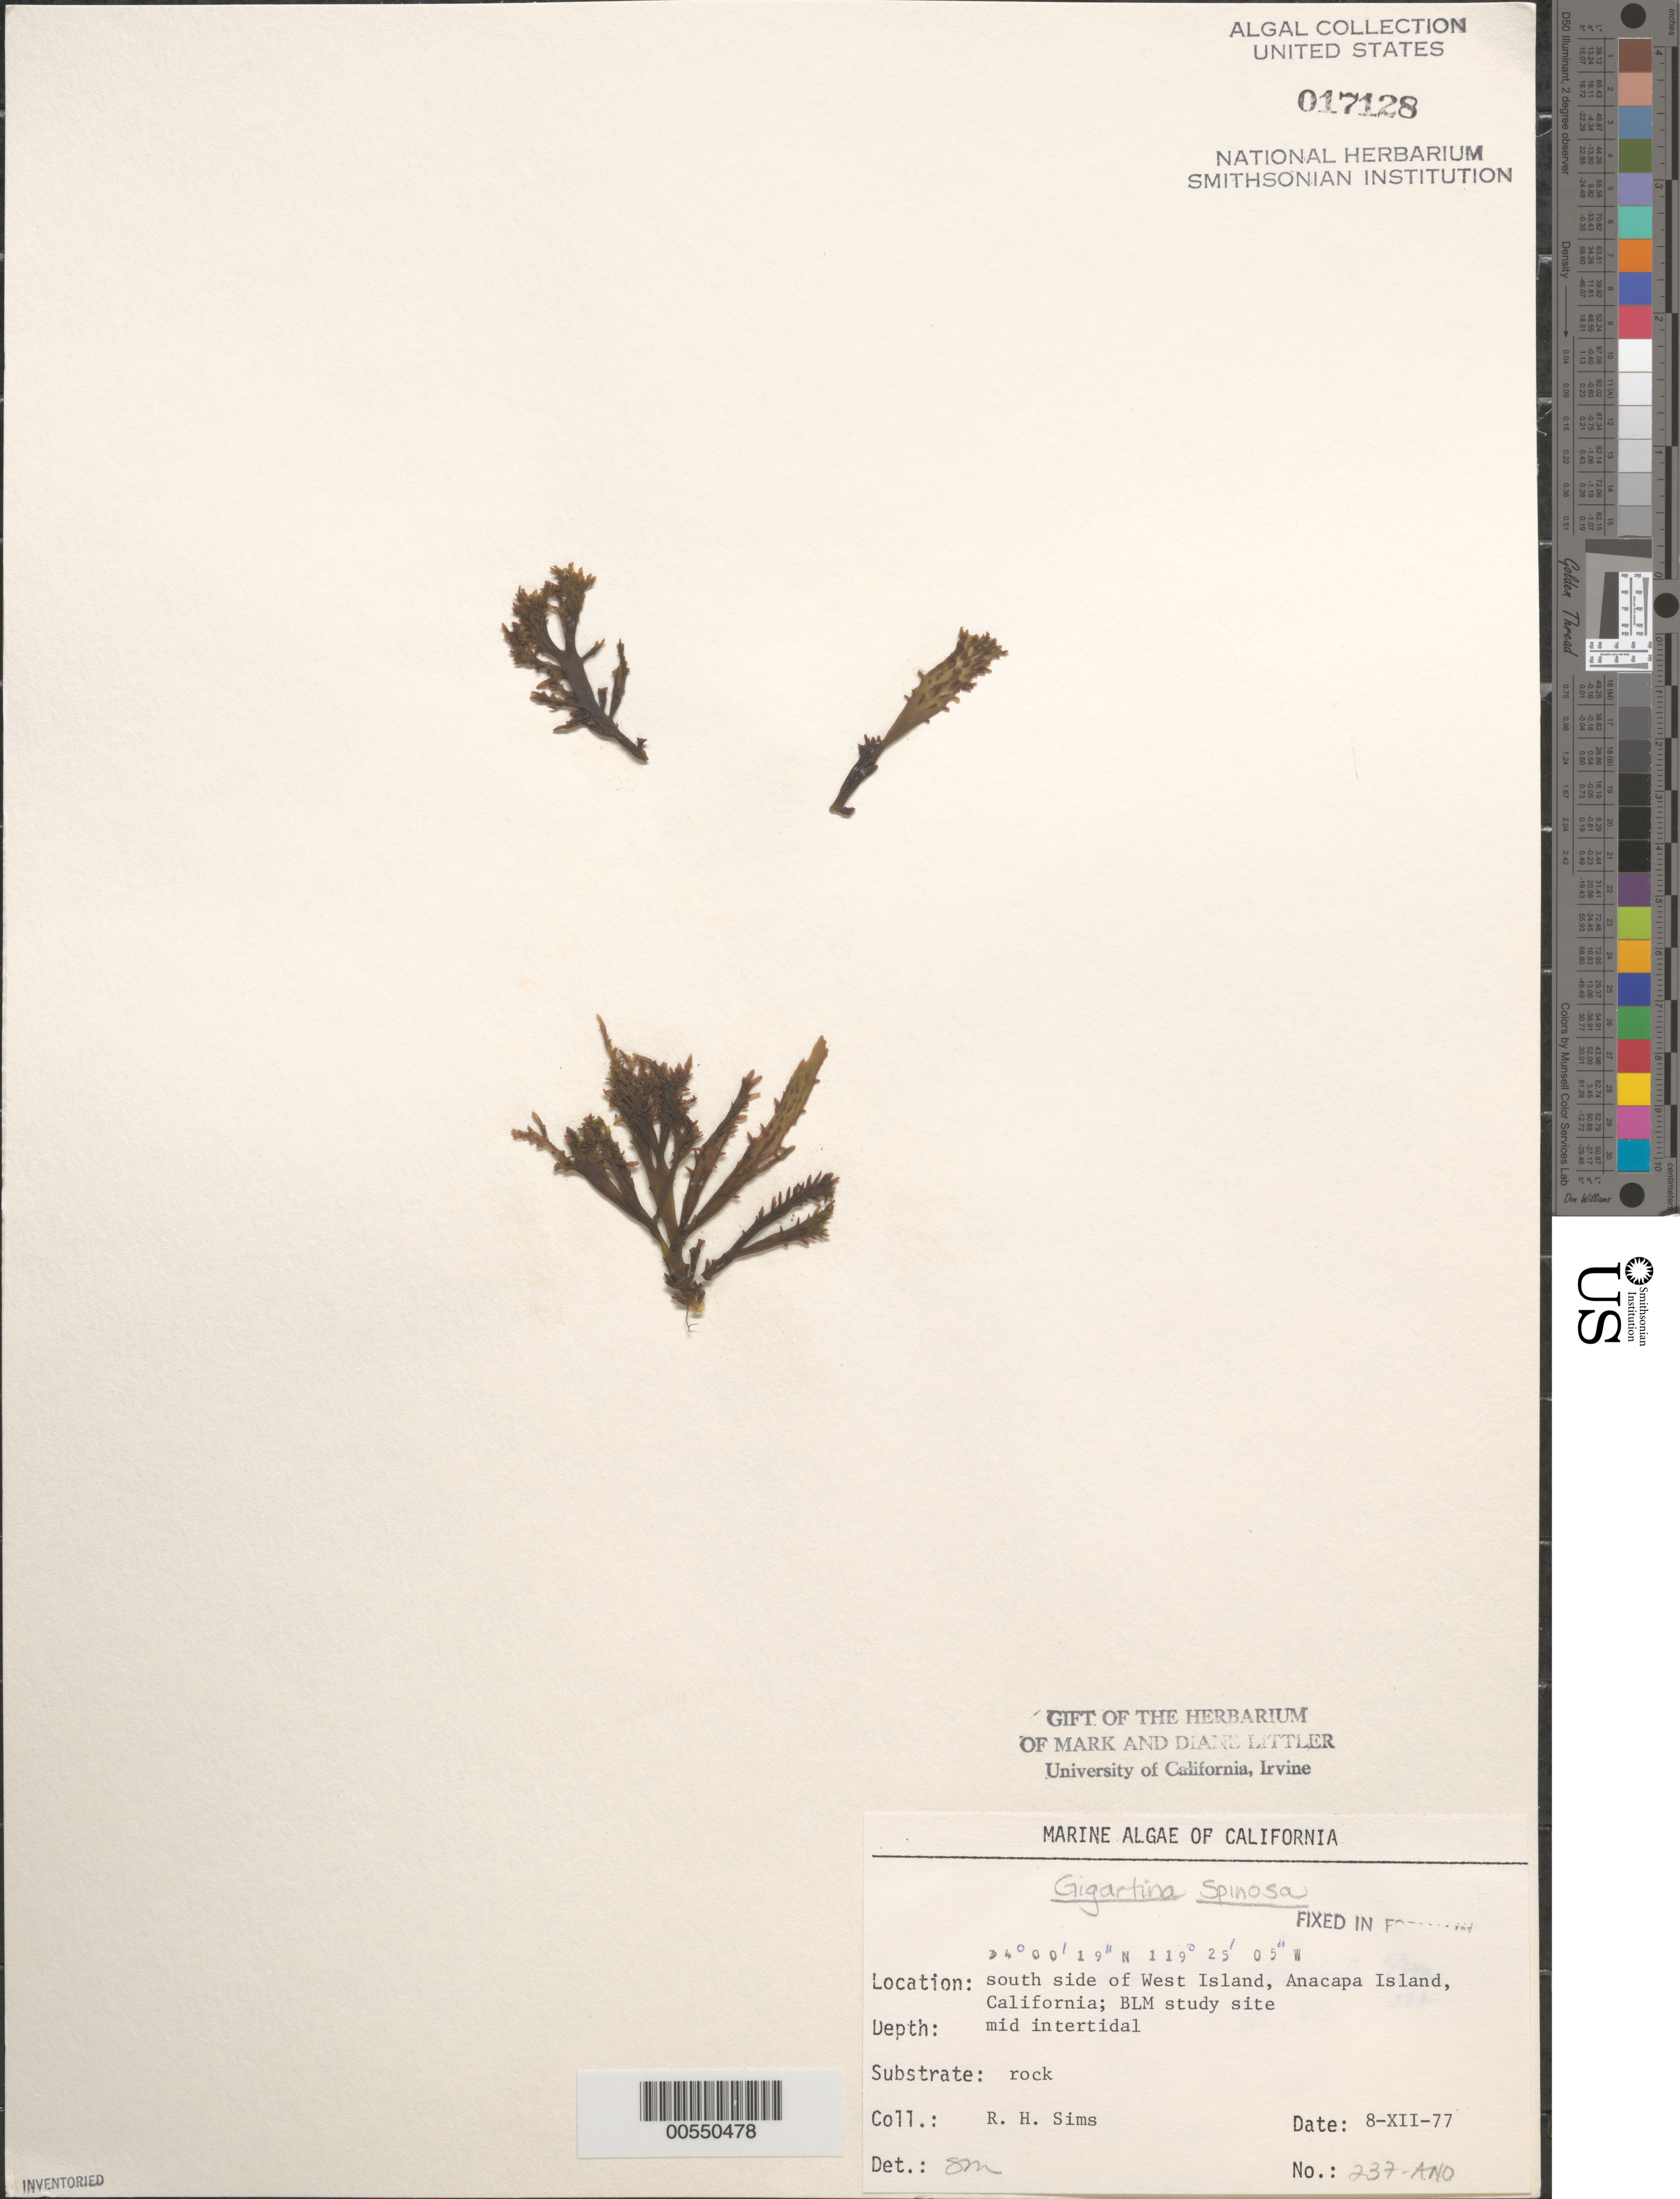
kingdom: Plantae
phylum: Rhodophyta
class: Florideophyceae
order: Gigartinales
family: Gigartinaceae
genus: Chondracanthus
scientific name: Chondracanthus spinosus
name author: (Kütz.) Guiry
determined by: Algae name updating Project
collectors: R. H. Sims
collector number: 237-ANO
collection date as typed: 08 Dec 1977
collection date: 1977-12-08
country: United States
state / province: California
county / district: Ventura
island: Anacapa Island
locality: South side of west island, near Cat Rock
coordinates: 34 00'19"N, 119 25'05"W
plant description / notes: BLM-SOCALBIGHT Rocky Intertidal Survey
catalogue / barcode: US 17128